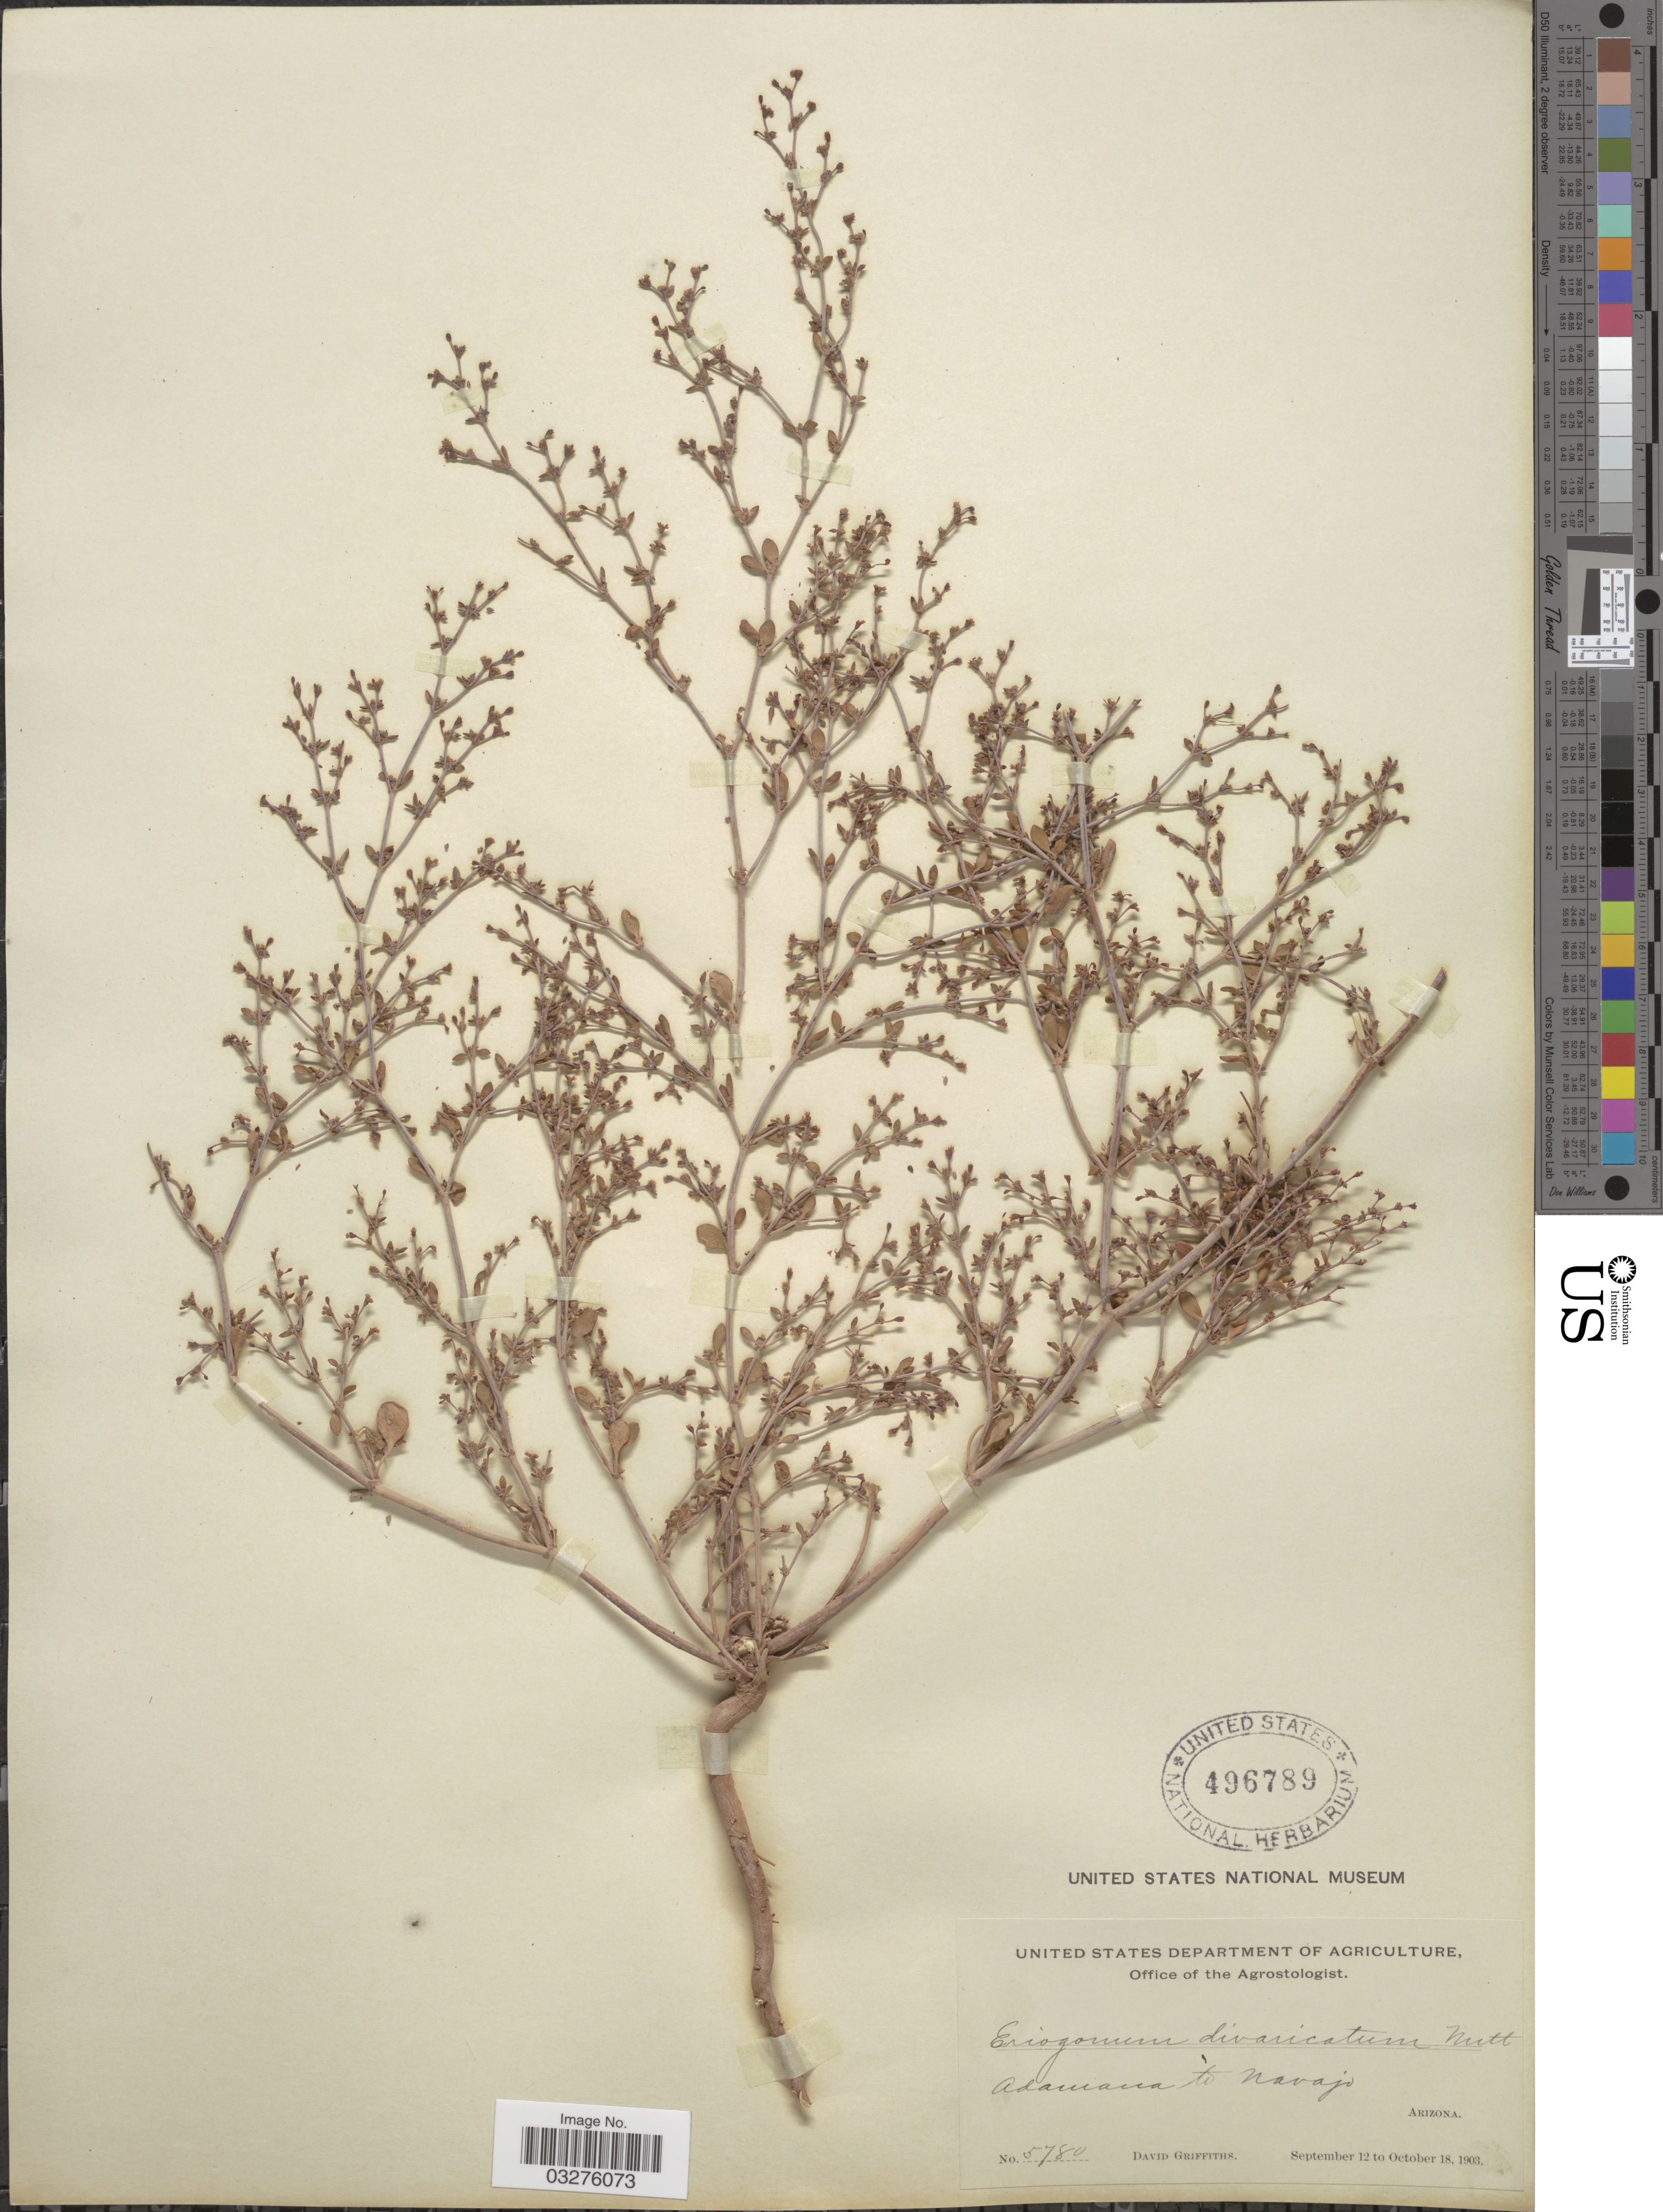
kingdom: Plantae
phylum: Tracheophyta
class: Magnoliopsida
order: Caryophyllales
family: Polygonaceae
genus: Eriogonum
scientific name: Eriogonum divaricatum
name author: Hook.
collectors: D. Griffiths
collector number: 5780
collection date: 1903-09-12/1903-10-18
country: United States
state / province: Arizona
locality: Adamana to Navajo.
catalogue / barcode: US 496789